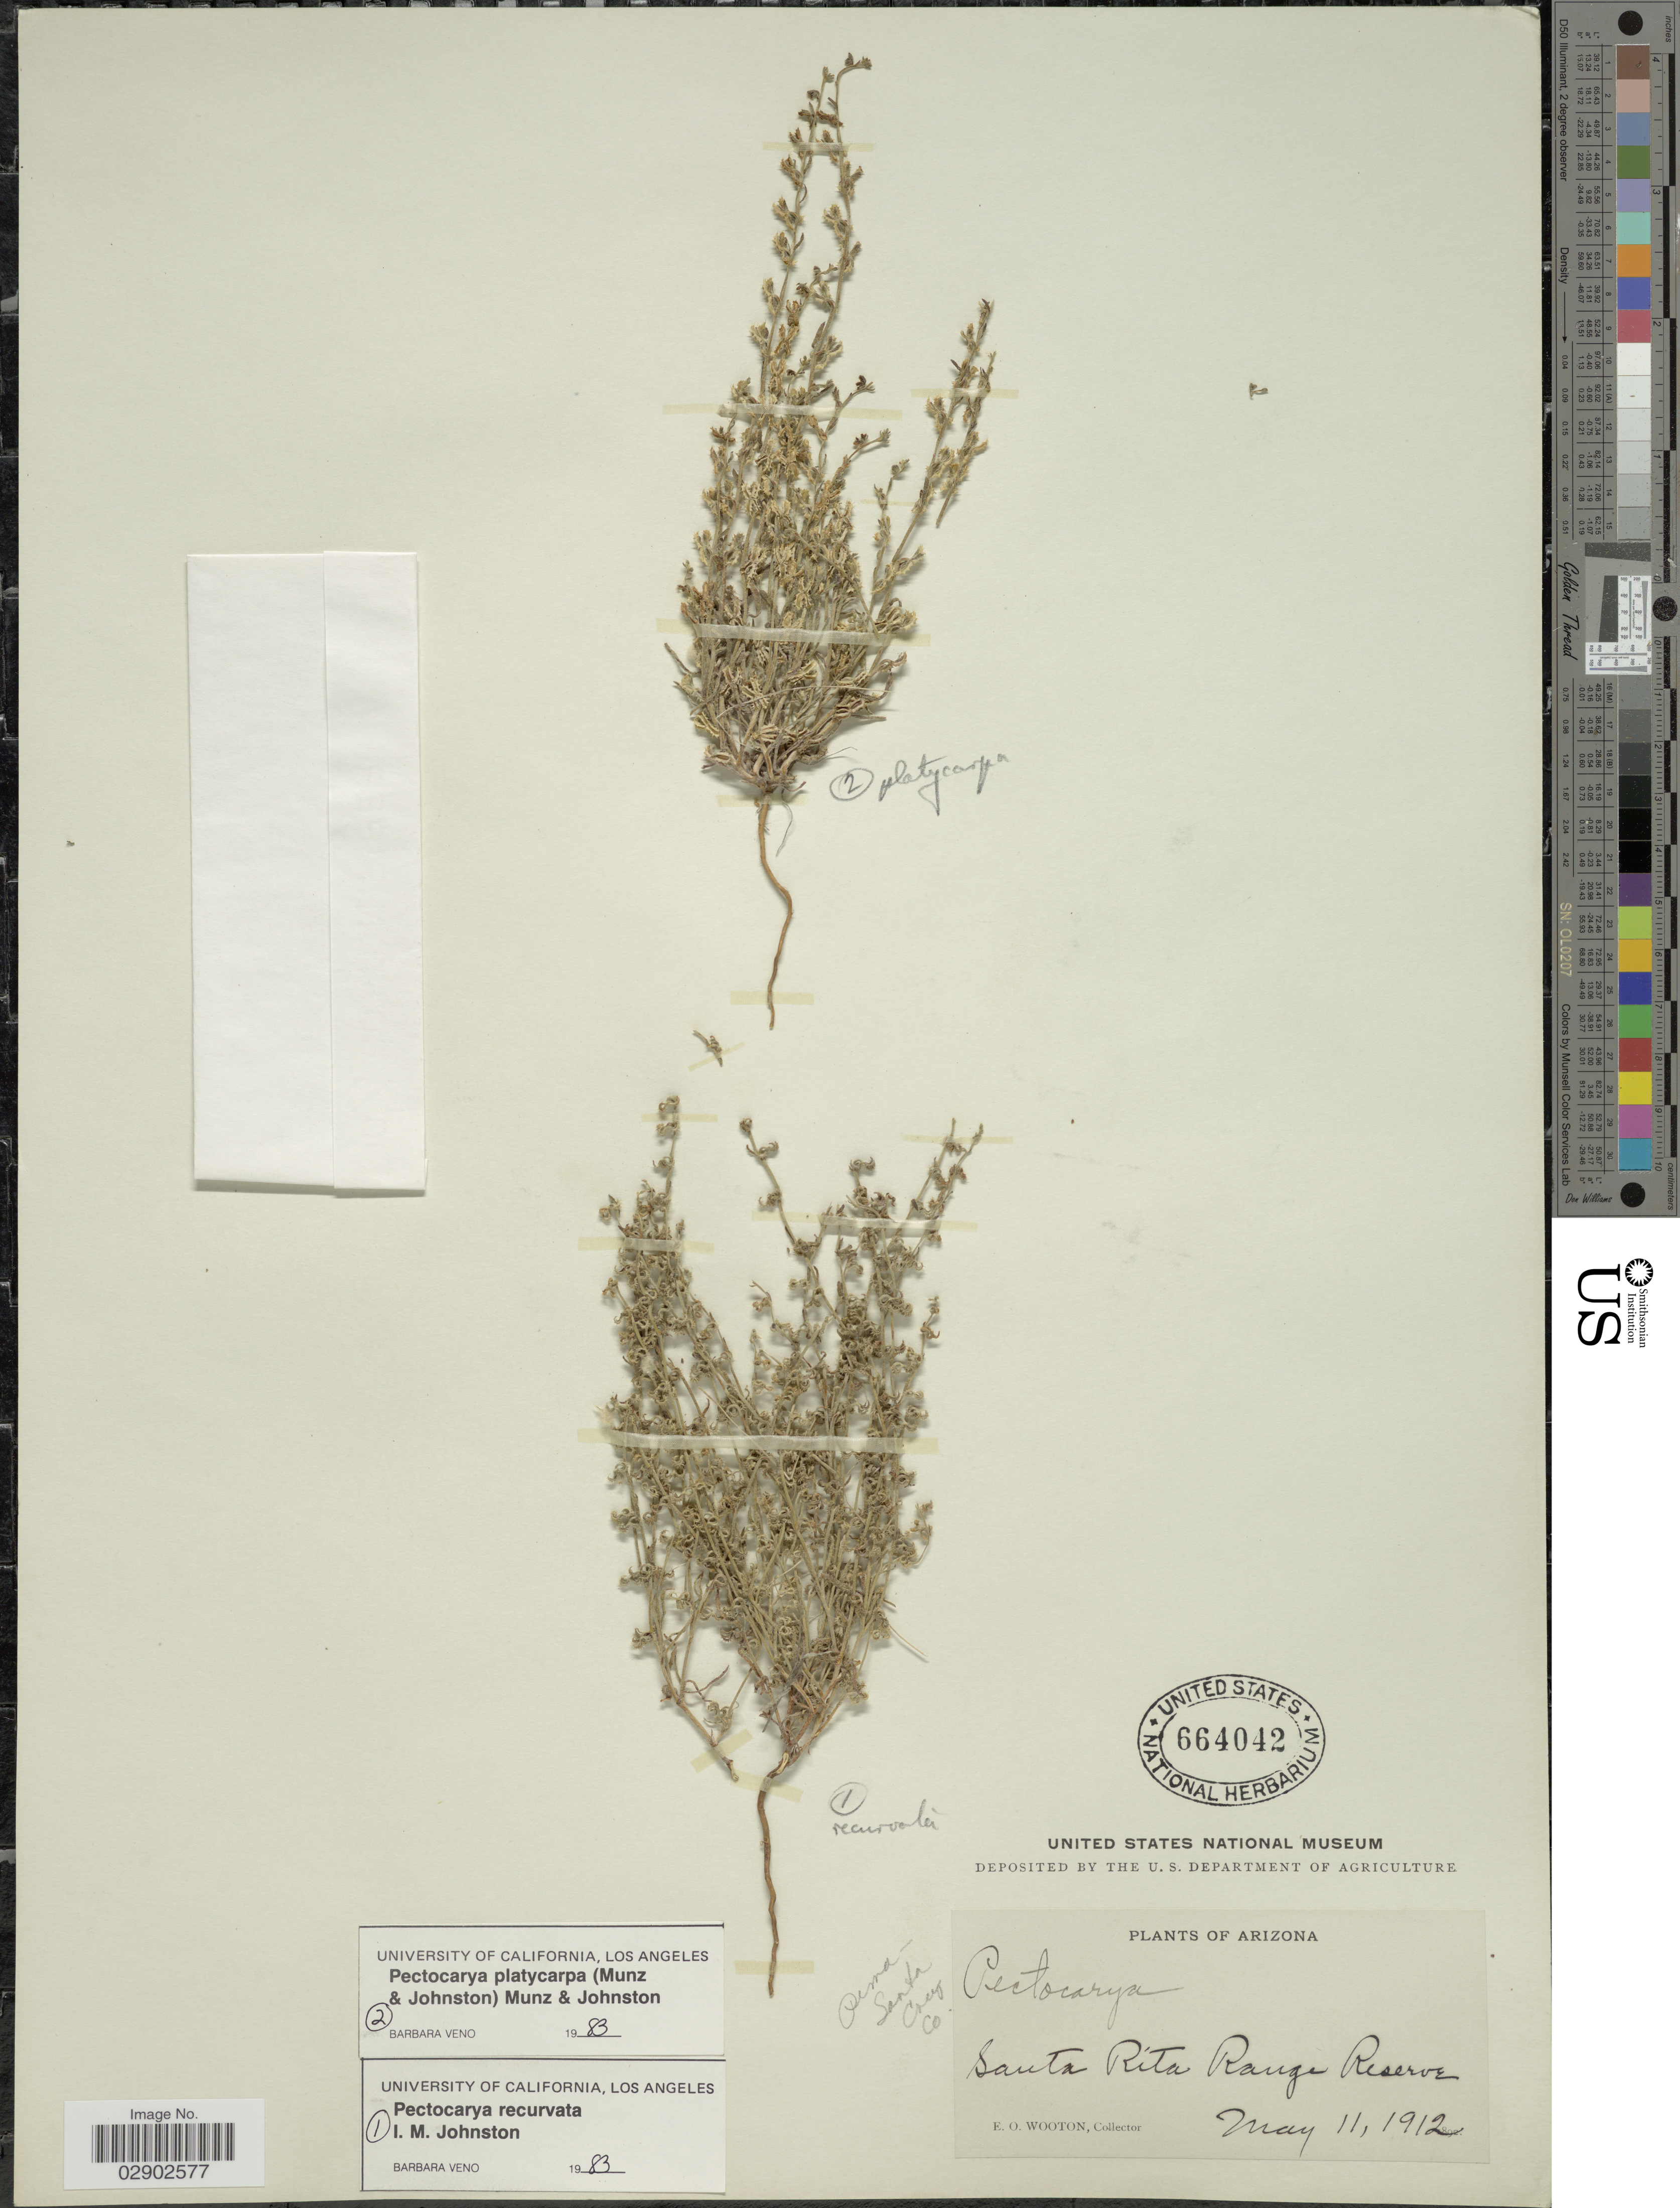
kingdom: Plantae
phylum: Tracheophyta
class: Magnoliopsida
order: Boraginales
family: Boraginaceae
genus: Pectocarya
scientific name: Pectocarya linearis var. platycarpa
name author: (Munz & I.M. Johnst.) Cronq.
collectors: E. O. Wooton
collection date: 1912-05-11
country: United States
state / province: Arizona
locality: Santa Rita Range Reserve. Pima - Santa Cruz Co.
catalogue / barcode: US 664042